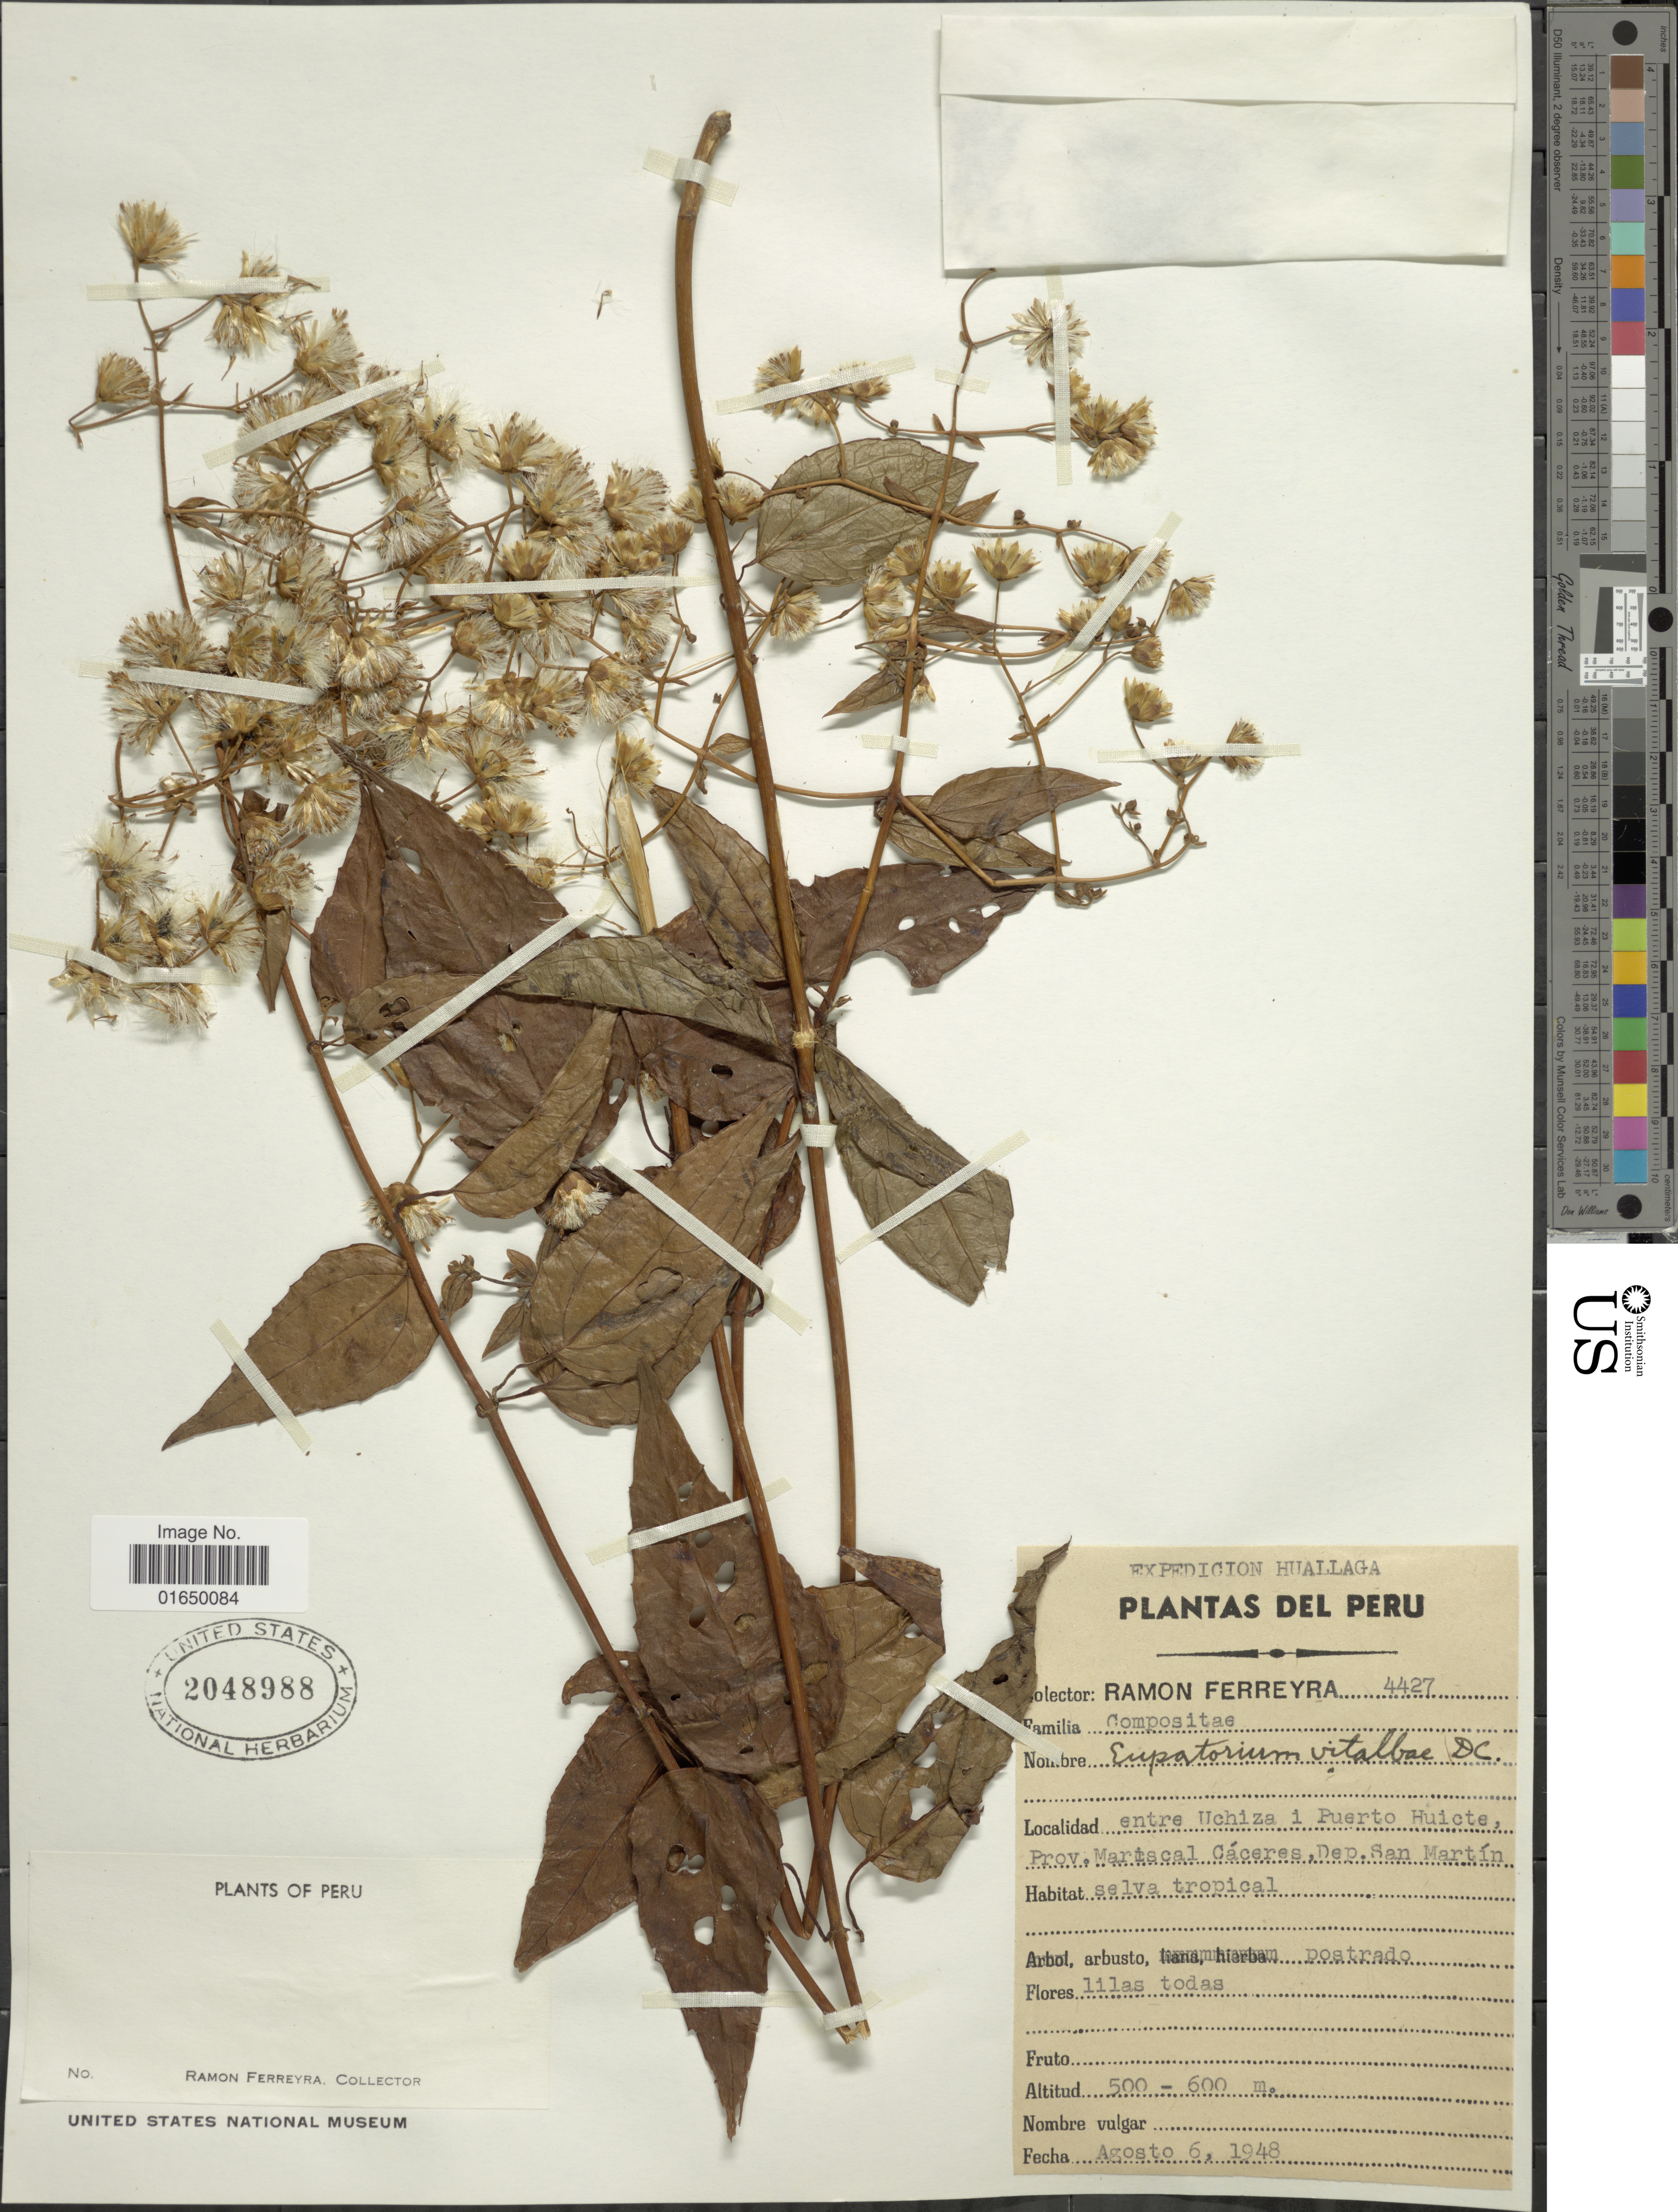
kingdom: Plantae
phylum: Tracheophyta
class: Magnoliopsida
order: Asterales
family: Asteraceae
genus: Heterocondylus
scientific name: Heterocondylus vitalbae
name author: (DC.) R.M. King & H. Rob.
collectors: R. A. Ferreyra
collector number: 4427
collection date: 1948-08-06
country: Peru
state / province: San Martín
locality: Entre Uchiza i Puerto Huicte, Prov. Mariscal Cáceres, Dep San Martín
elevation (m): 500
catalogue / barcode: US 2048988